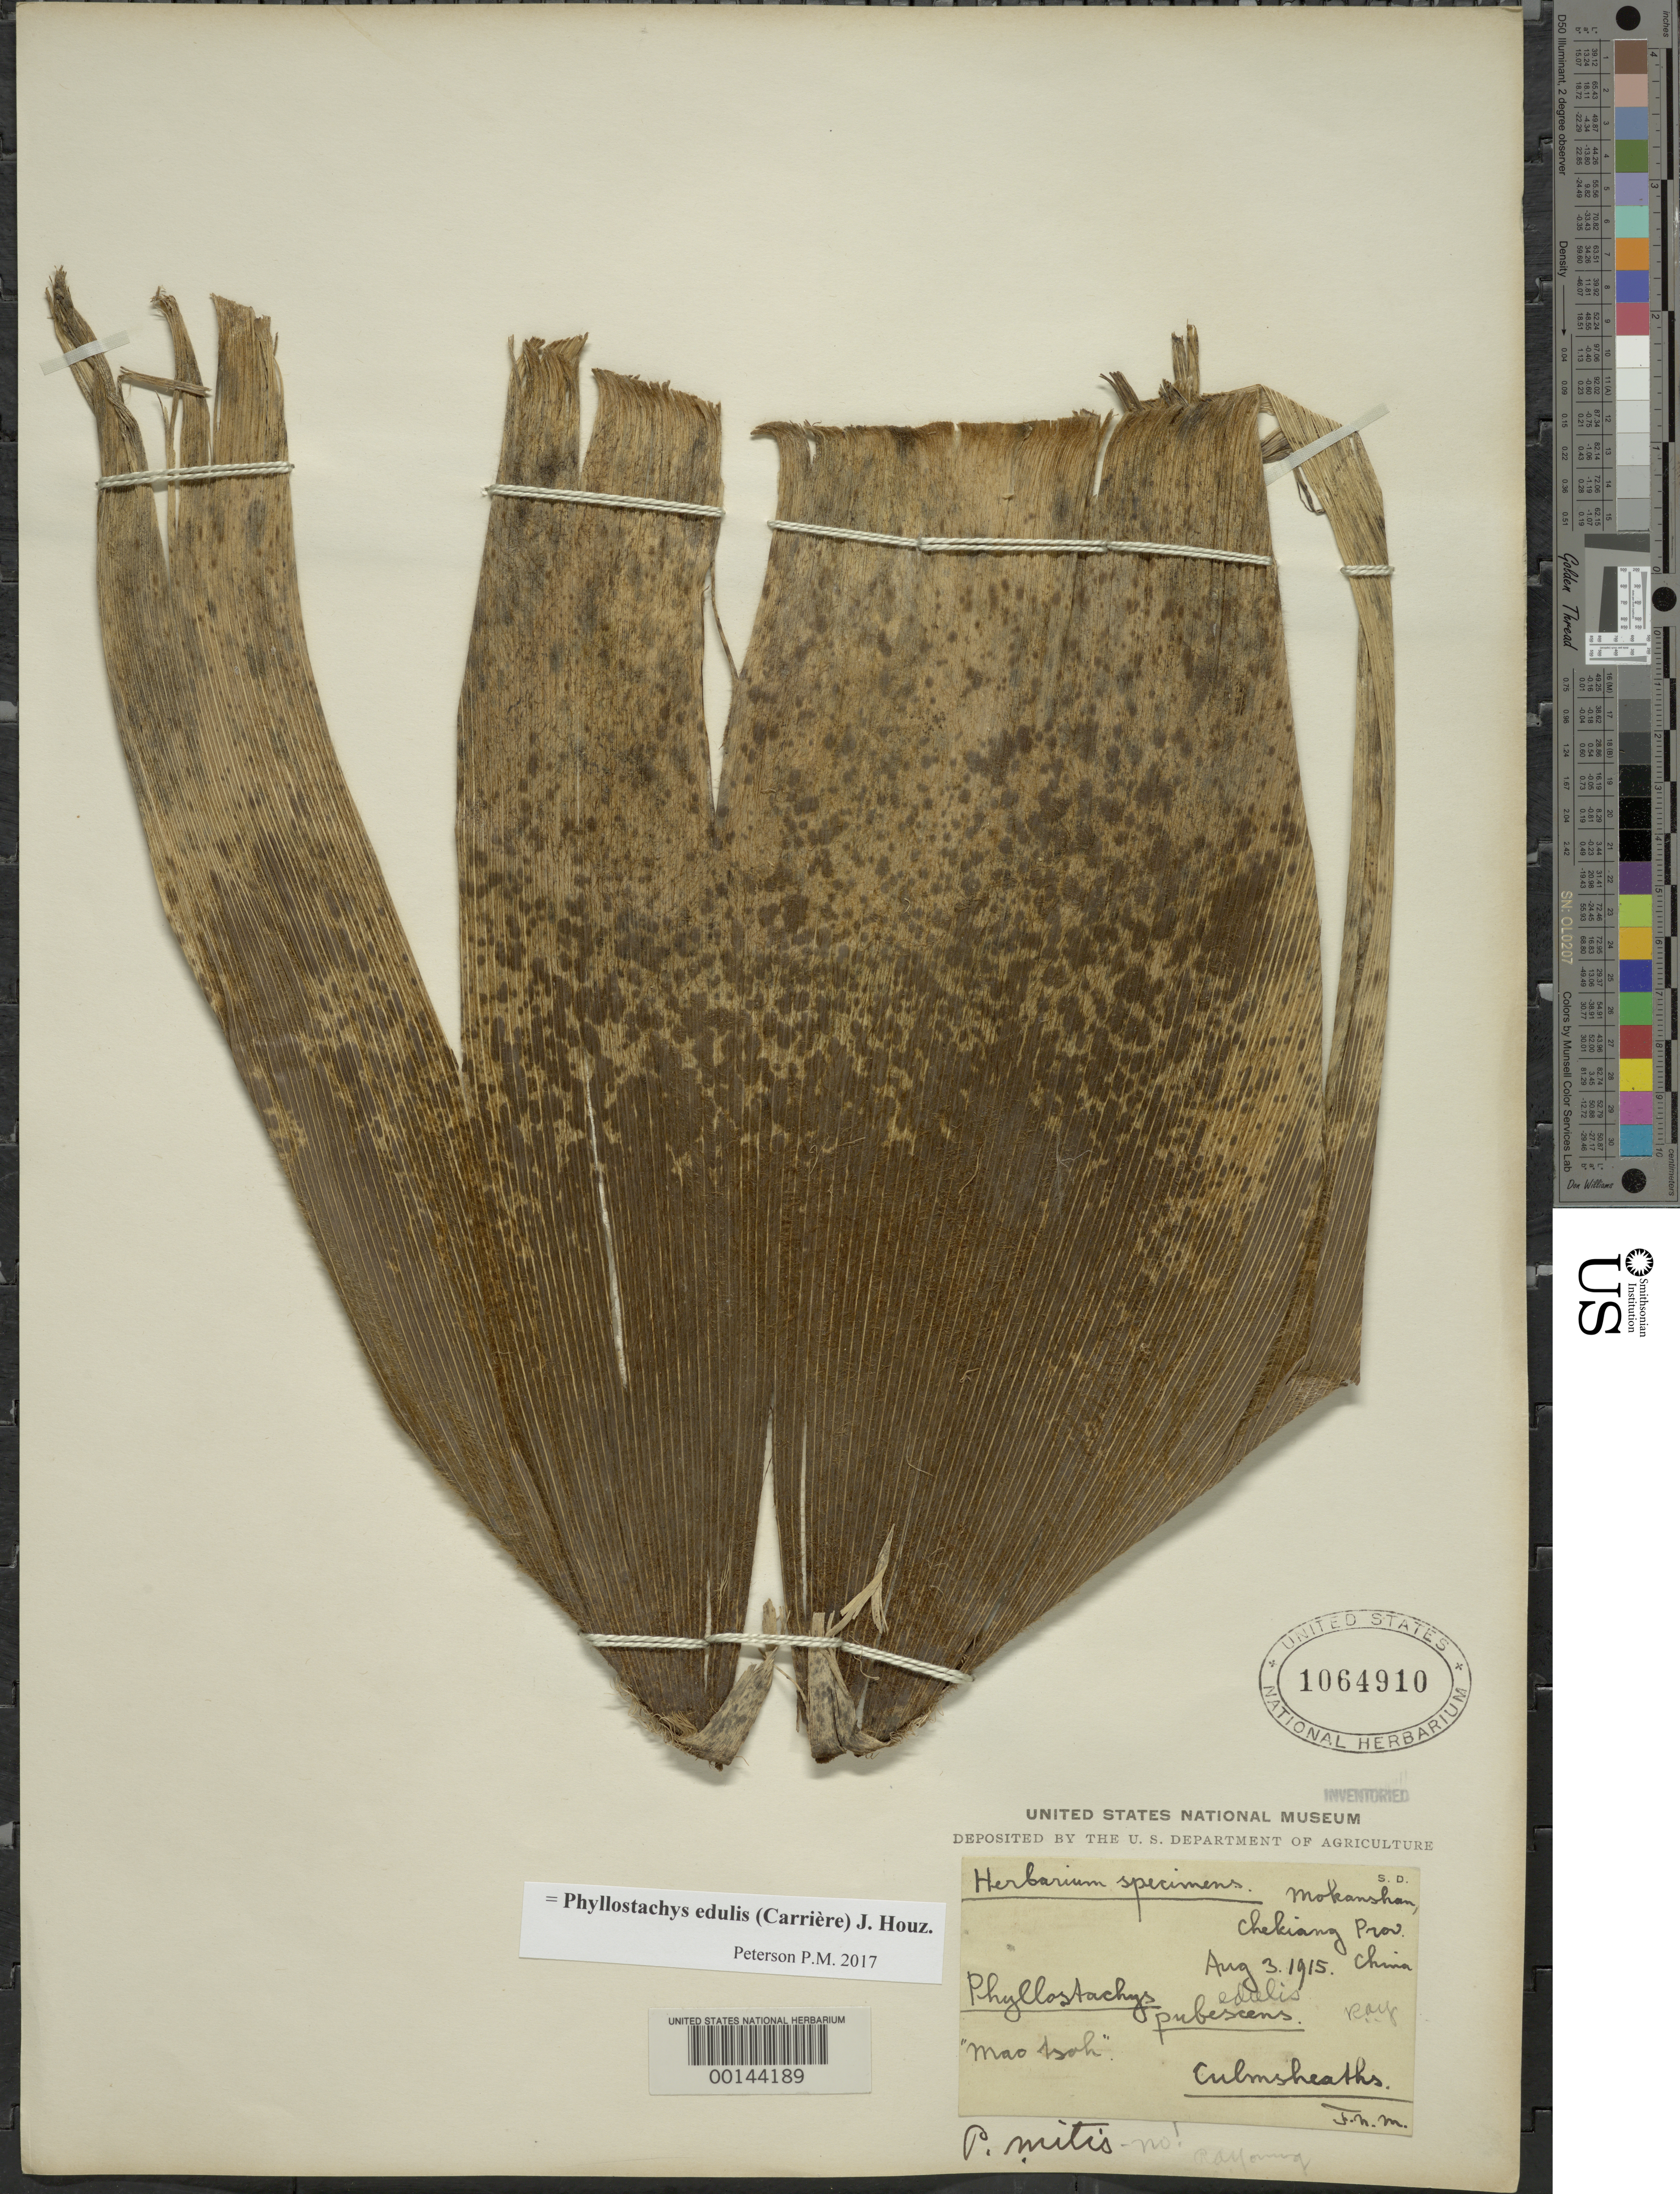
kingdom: Plantae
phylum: Tracheophyta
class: Liliopsida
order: Poales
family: Poaceae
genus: Phyllostachys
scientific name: Phyllostachys edulis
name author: (Carrière) J. Houz.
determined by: Poaceae Reorganization Project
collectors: F. M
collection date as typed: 03 Aug 1915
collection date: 1915-08-03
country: China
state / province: Zhejiang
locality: Mokanshau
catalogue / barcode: US 1064910